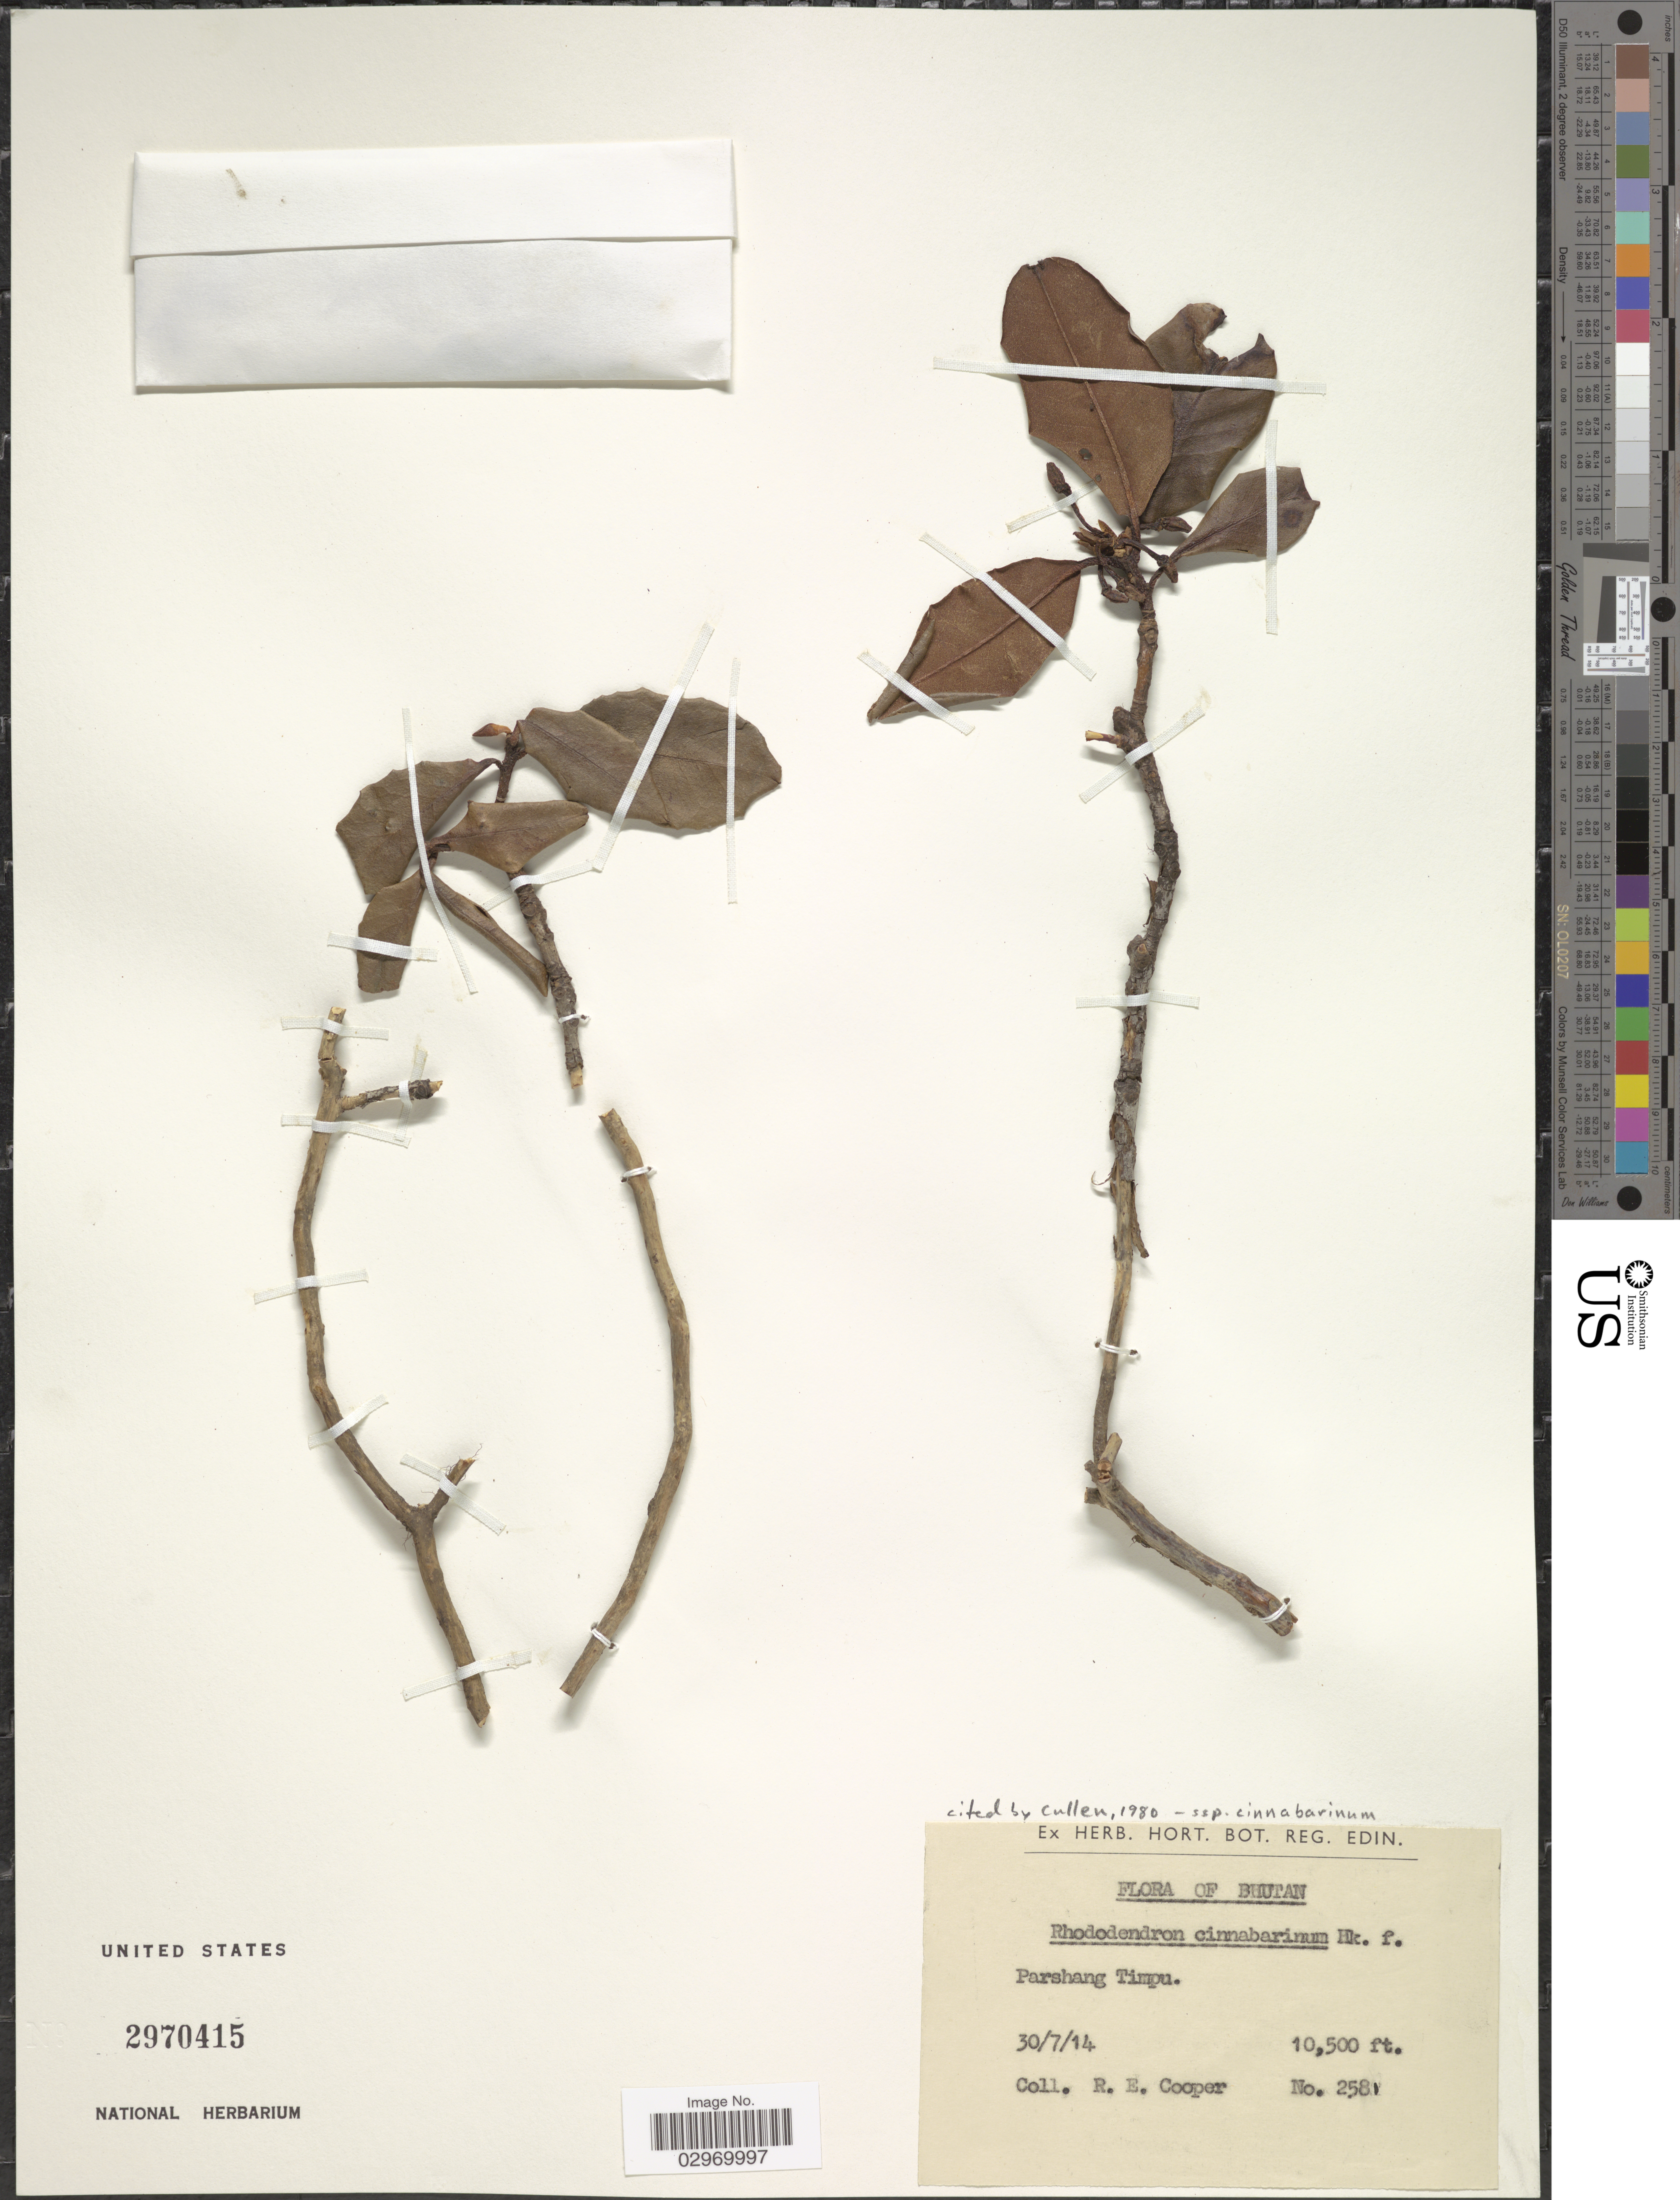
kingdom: Plantae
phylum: Tracheophyta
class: Magnoliopsida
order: Ericales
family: Ericaceae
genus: Rhododendron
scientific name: Rhododendron cinnabarinum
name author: Hook. f.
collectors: R. E. Cooper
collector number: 2581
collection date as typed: Transcribed d/m/y: 30/7/14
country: Bhutan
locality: Parshang Timpu.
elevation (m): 3200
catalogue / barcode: US 2970415